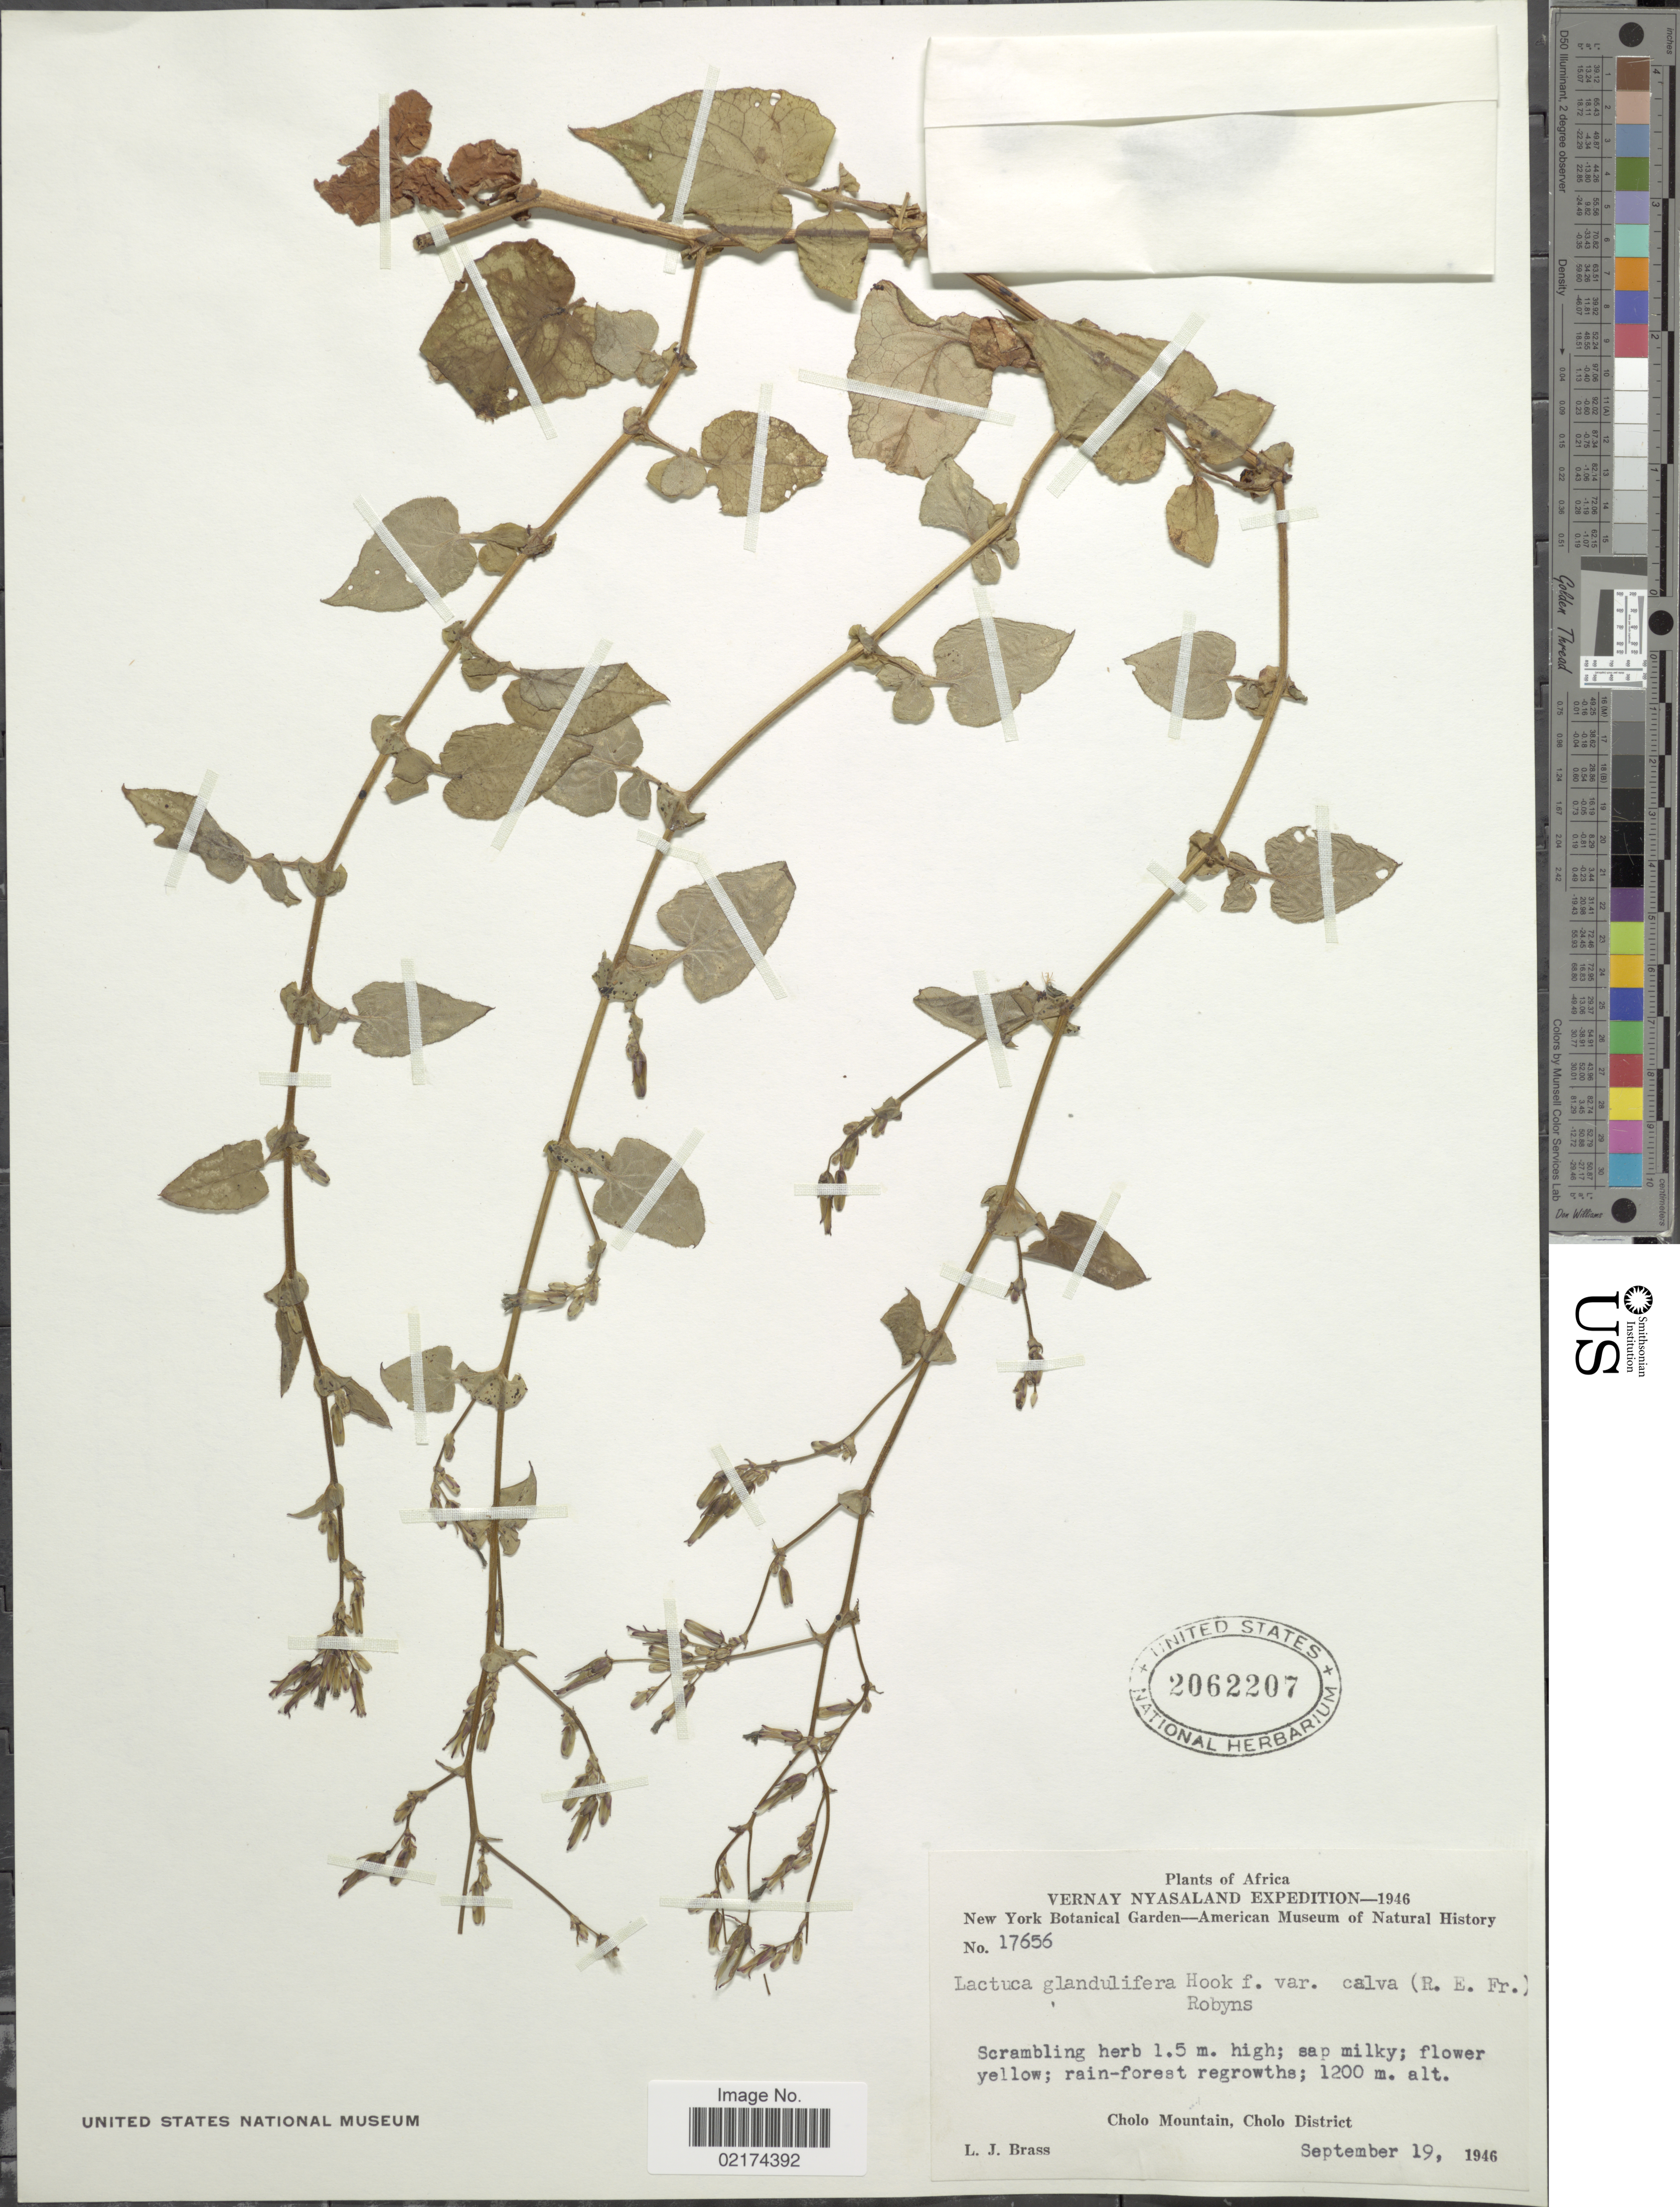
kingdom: Plantae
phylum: Tracheophyta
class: Magnoliopsida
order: Asterales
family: Asteraceae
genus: Lactuca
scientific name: Lactuca glandulifera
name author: Hook. f.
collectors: L. J. Brass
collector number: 17656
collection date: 1946-09-19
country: Malawi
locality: Africa, Vernay Nyasaland, Cholo Mountain, Cholo District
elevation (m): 1200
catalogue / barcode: US 2062207